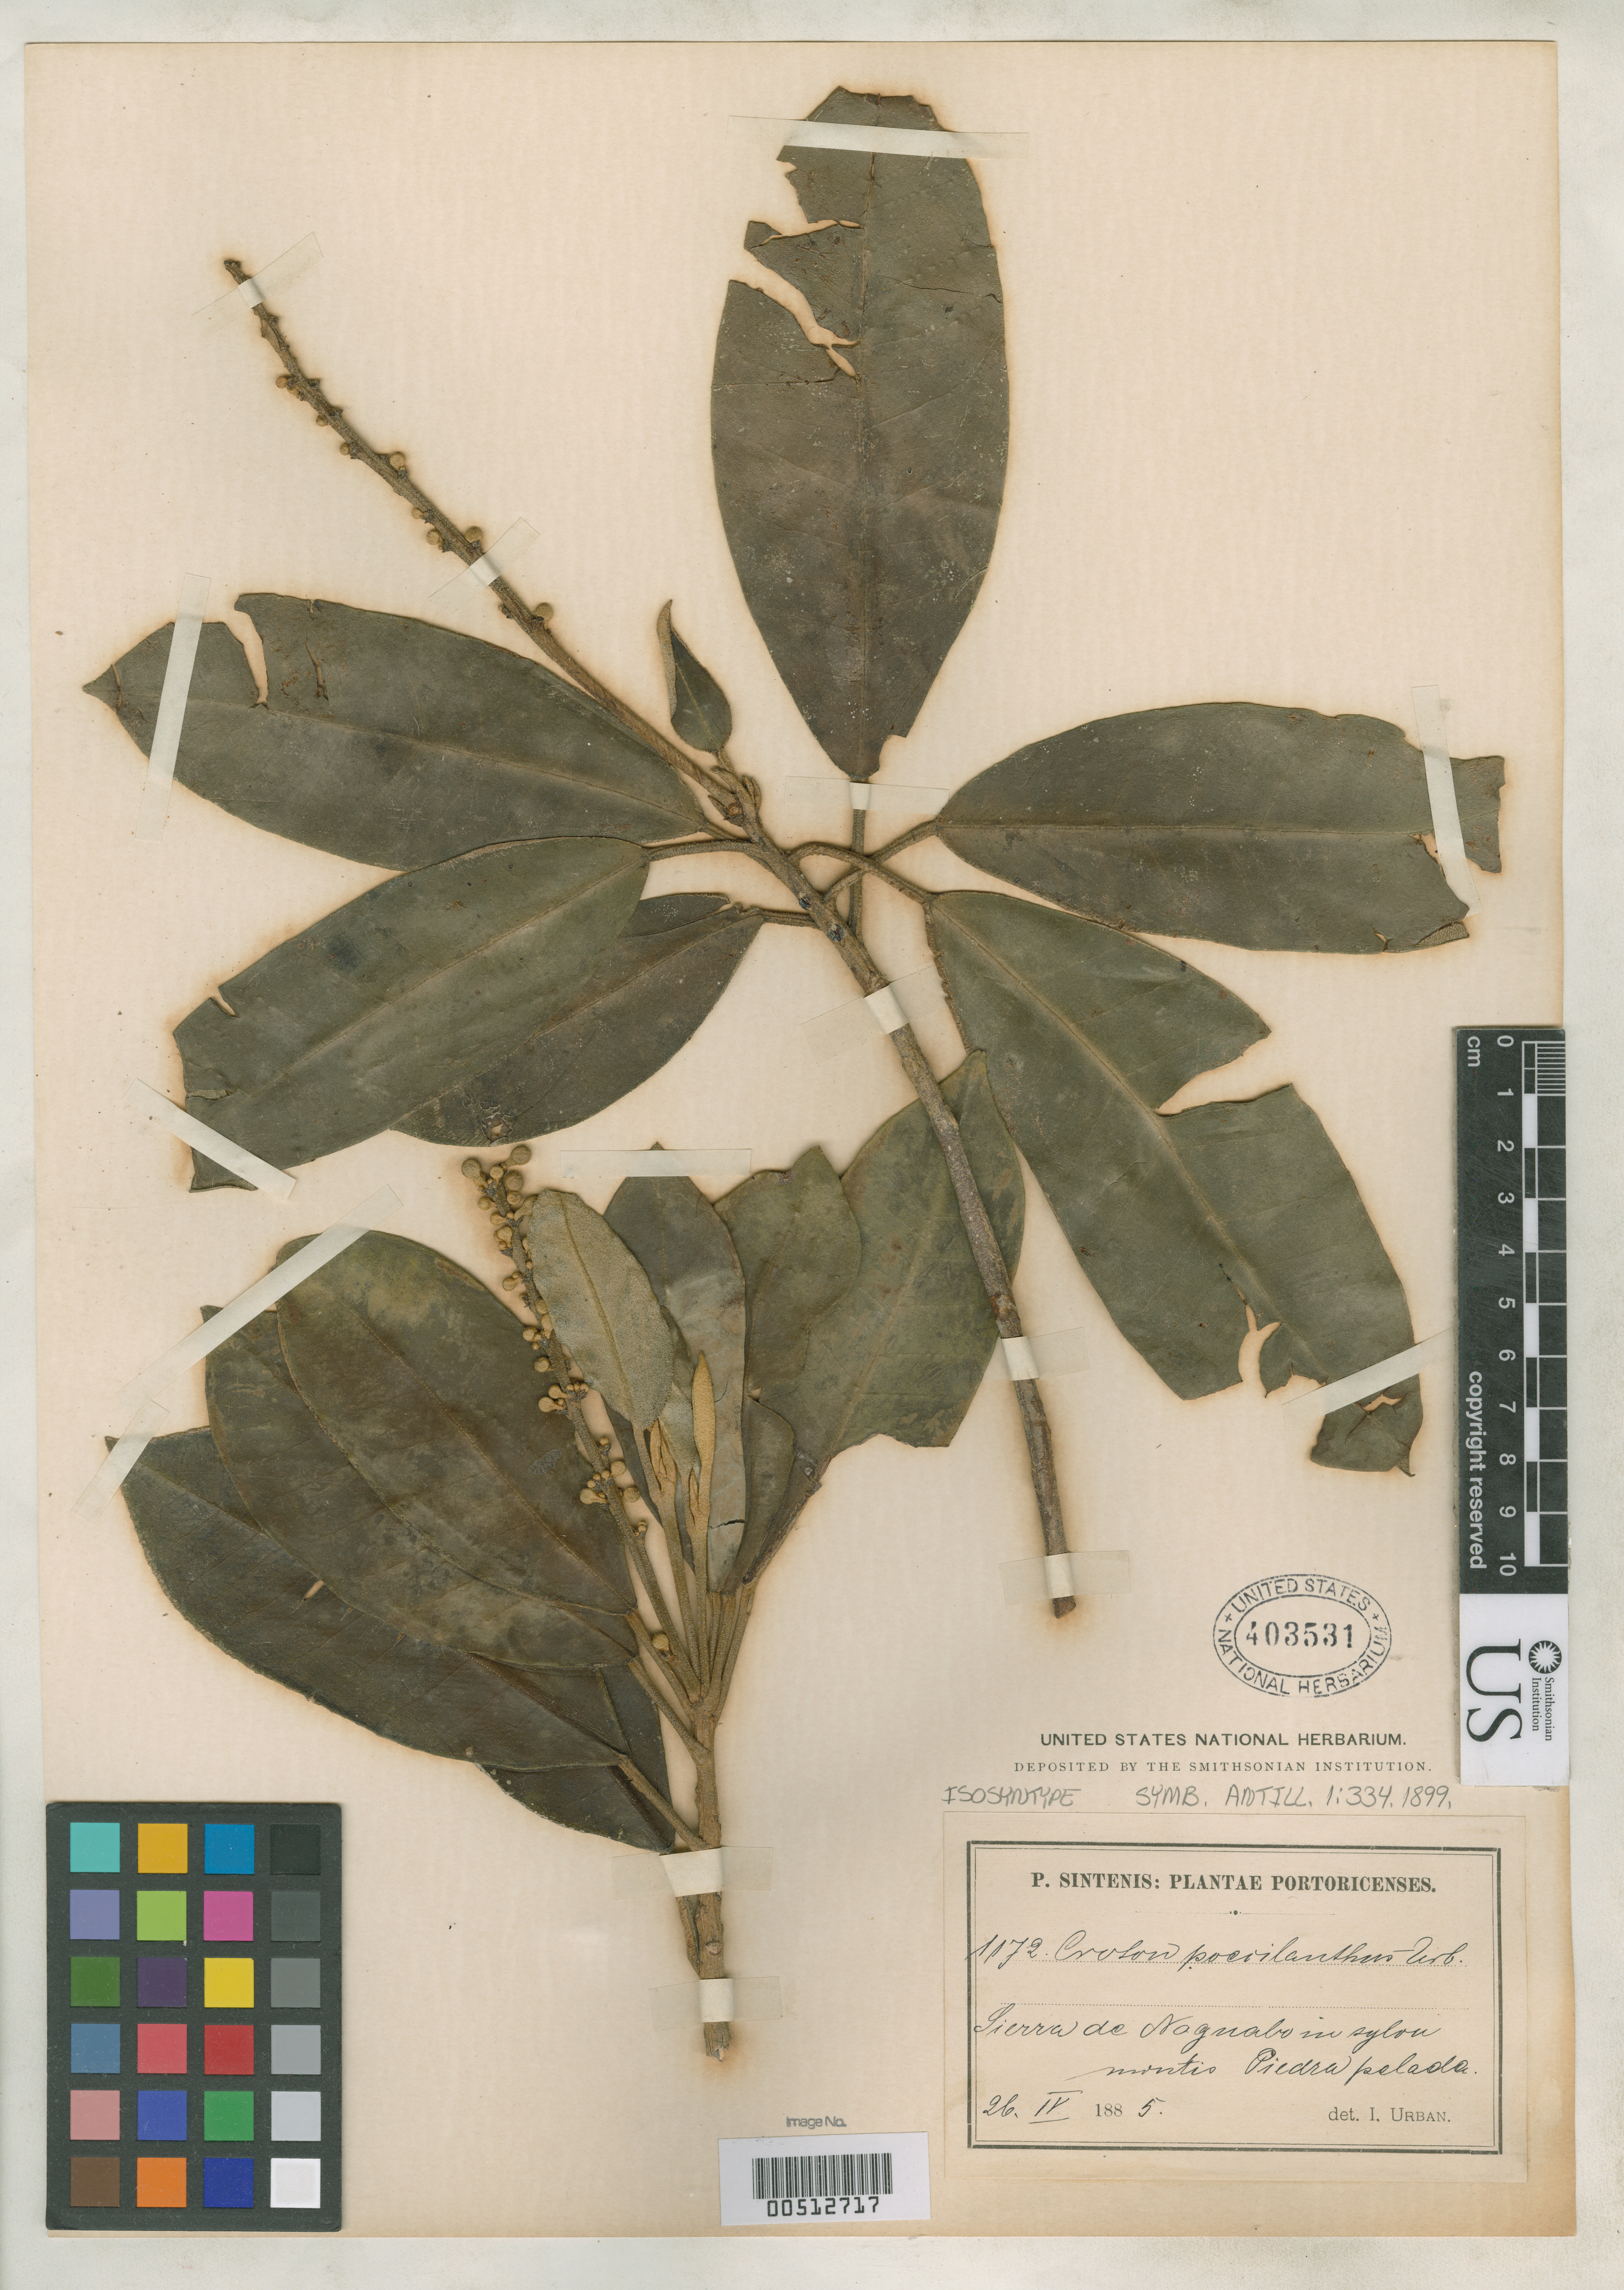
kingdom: Plantae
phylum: Tracheophyta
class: Magnoliopsida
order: Malpighiales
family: Euphorbiaceae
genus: Croton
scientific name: Croton poecilanthus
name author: Urb.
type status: Isosyntype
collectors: P. Sintenis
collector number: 1172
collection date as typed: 26 Apr 1885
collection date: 1885-04-26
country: Puerto Rico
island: Greater Antilles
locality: Sierra de Nagnabo in sylou montis Piedra Pelada.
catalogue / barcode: US 403531